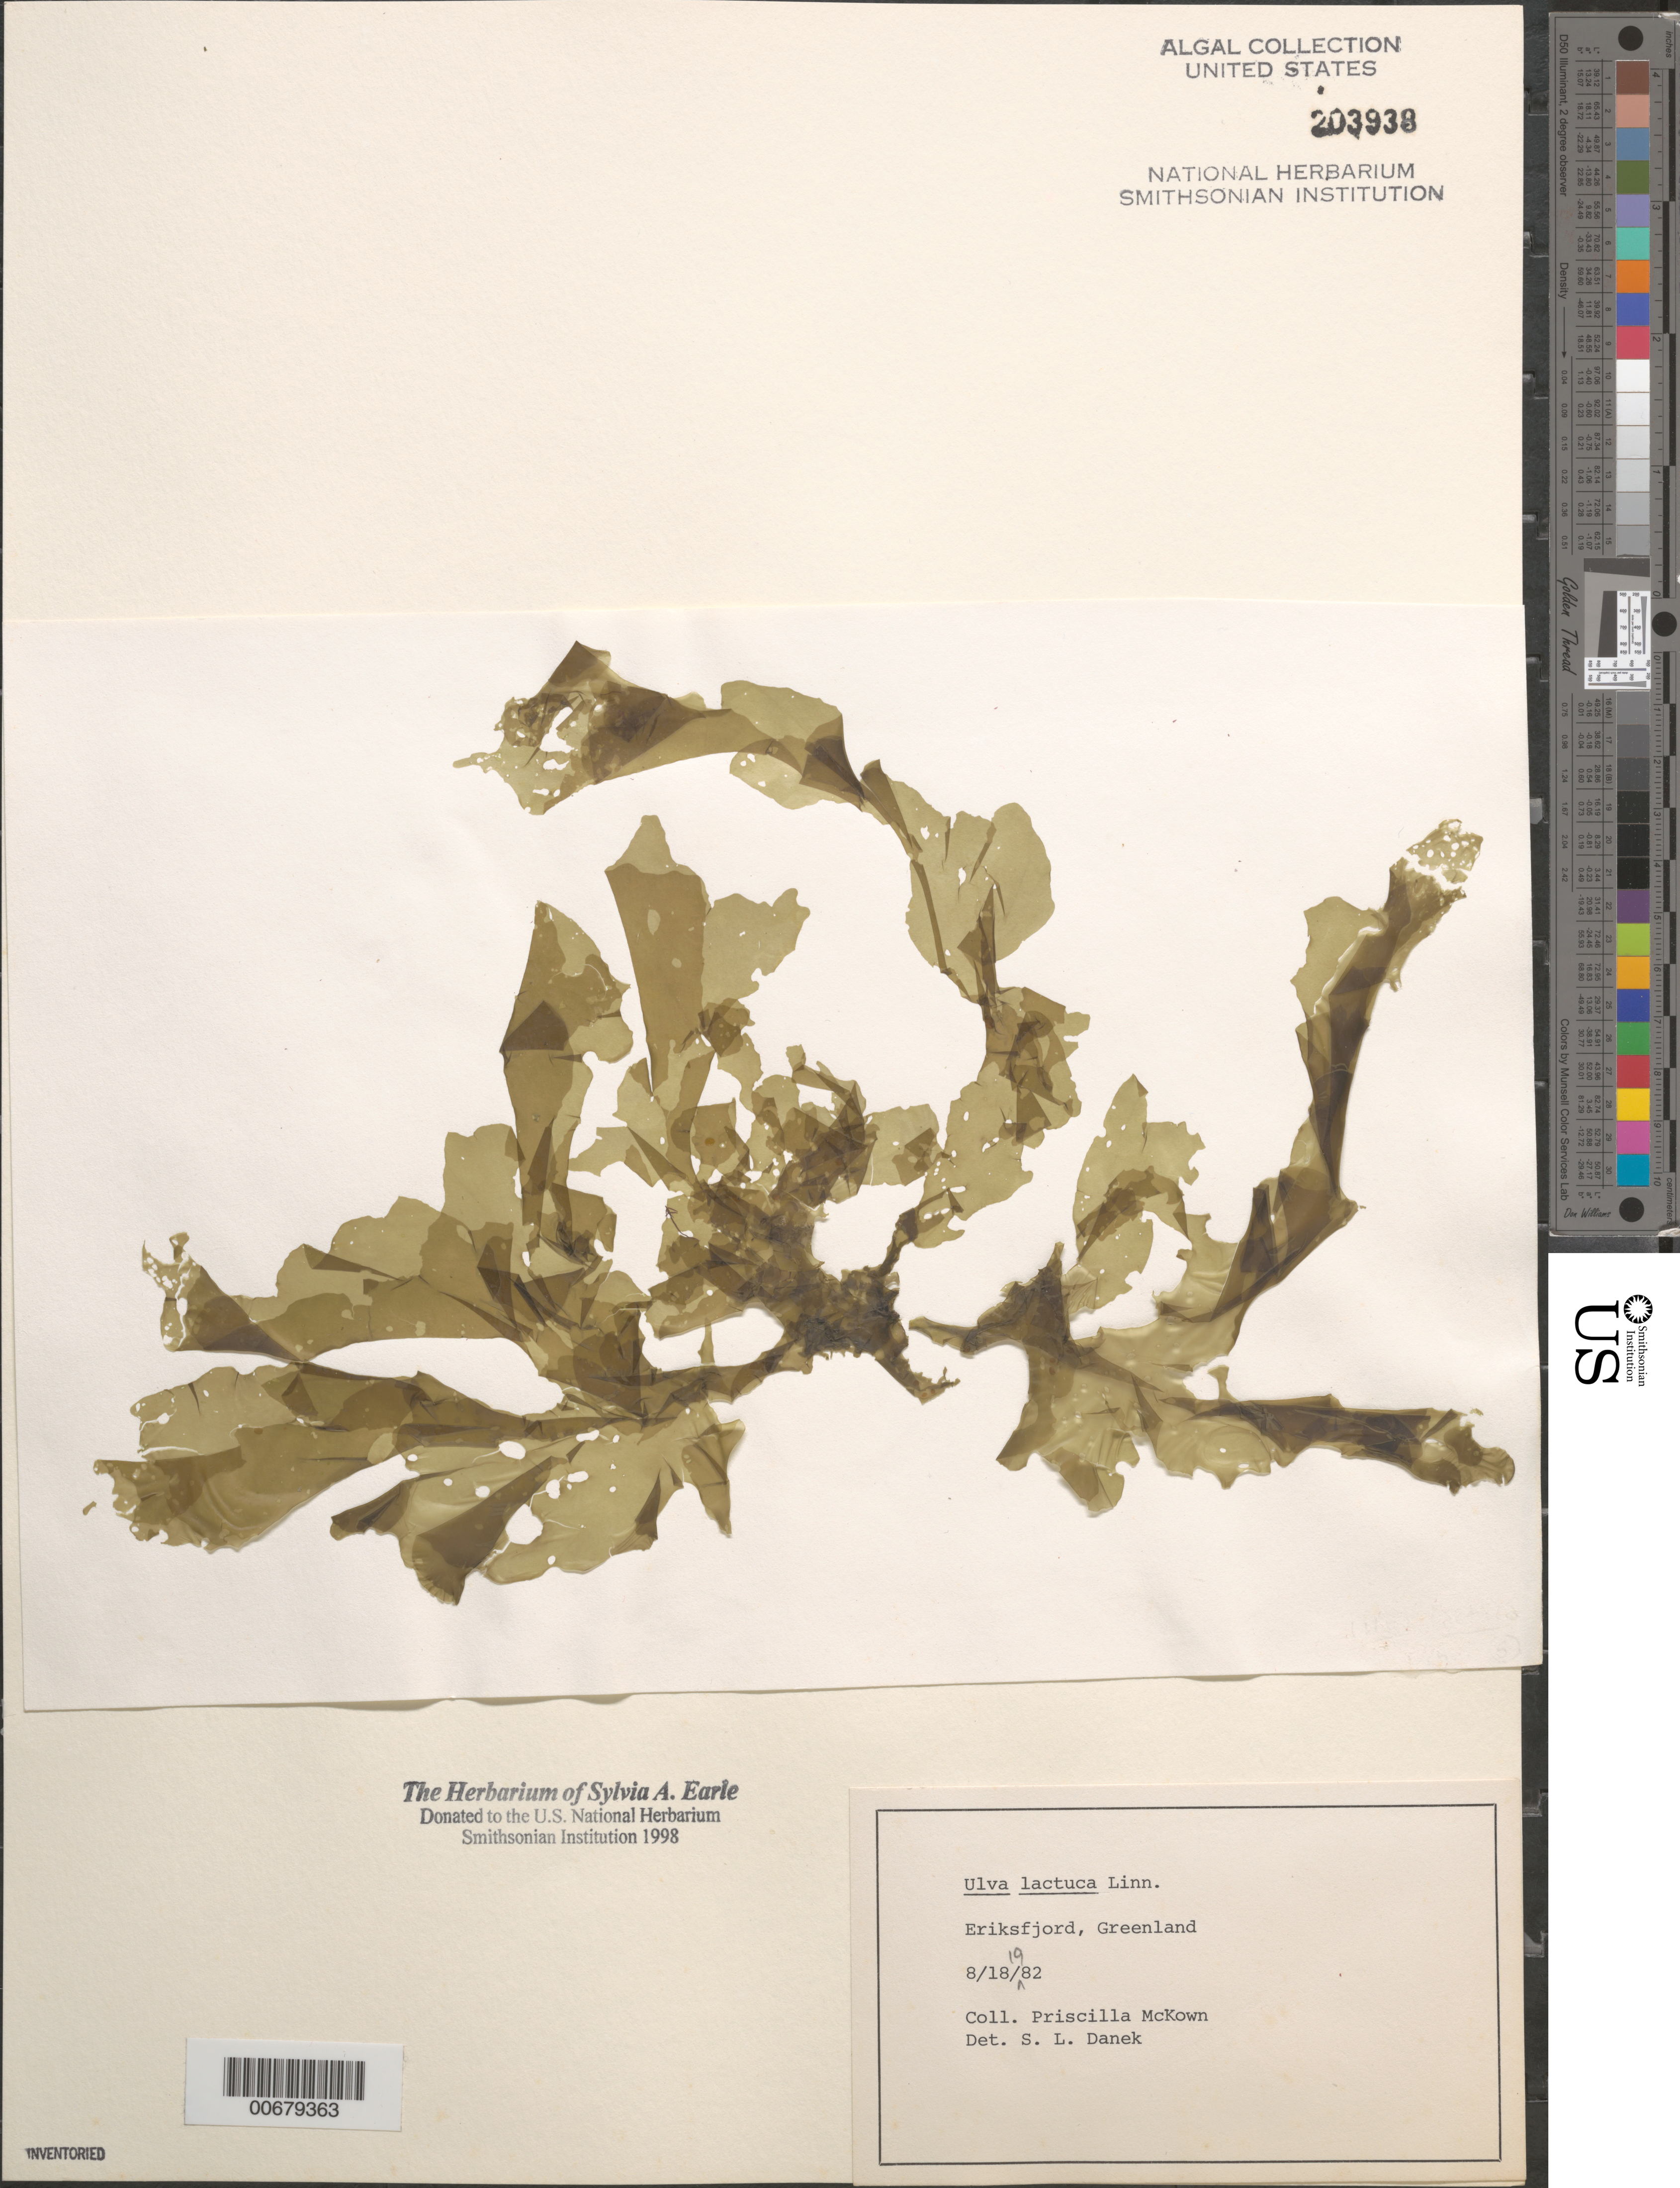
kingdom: Plantae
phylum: Chlorophyta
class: Ulvophyceae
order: Ulvales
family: Ulvaceae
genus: Ulva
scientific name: Ulva lactuca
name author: L.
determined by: Danek, S. L.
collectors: P. McKown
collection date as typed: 18 Aug 1982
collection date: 1982-08-18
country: Greenland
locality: Eriksfjord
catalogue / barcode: US 203938